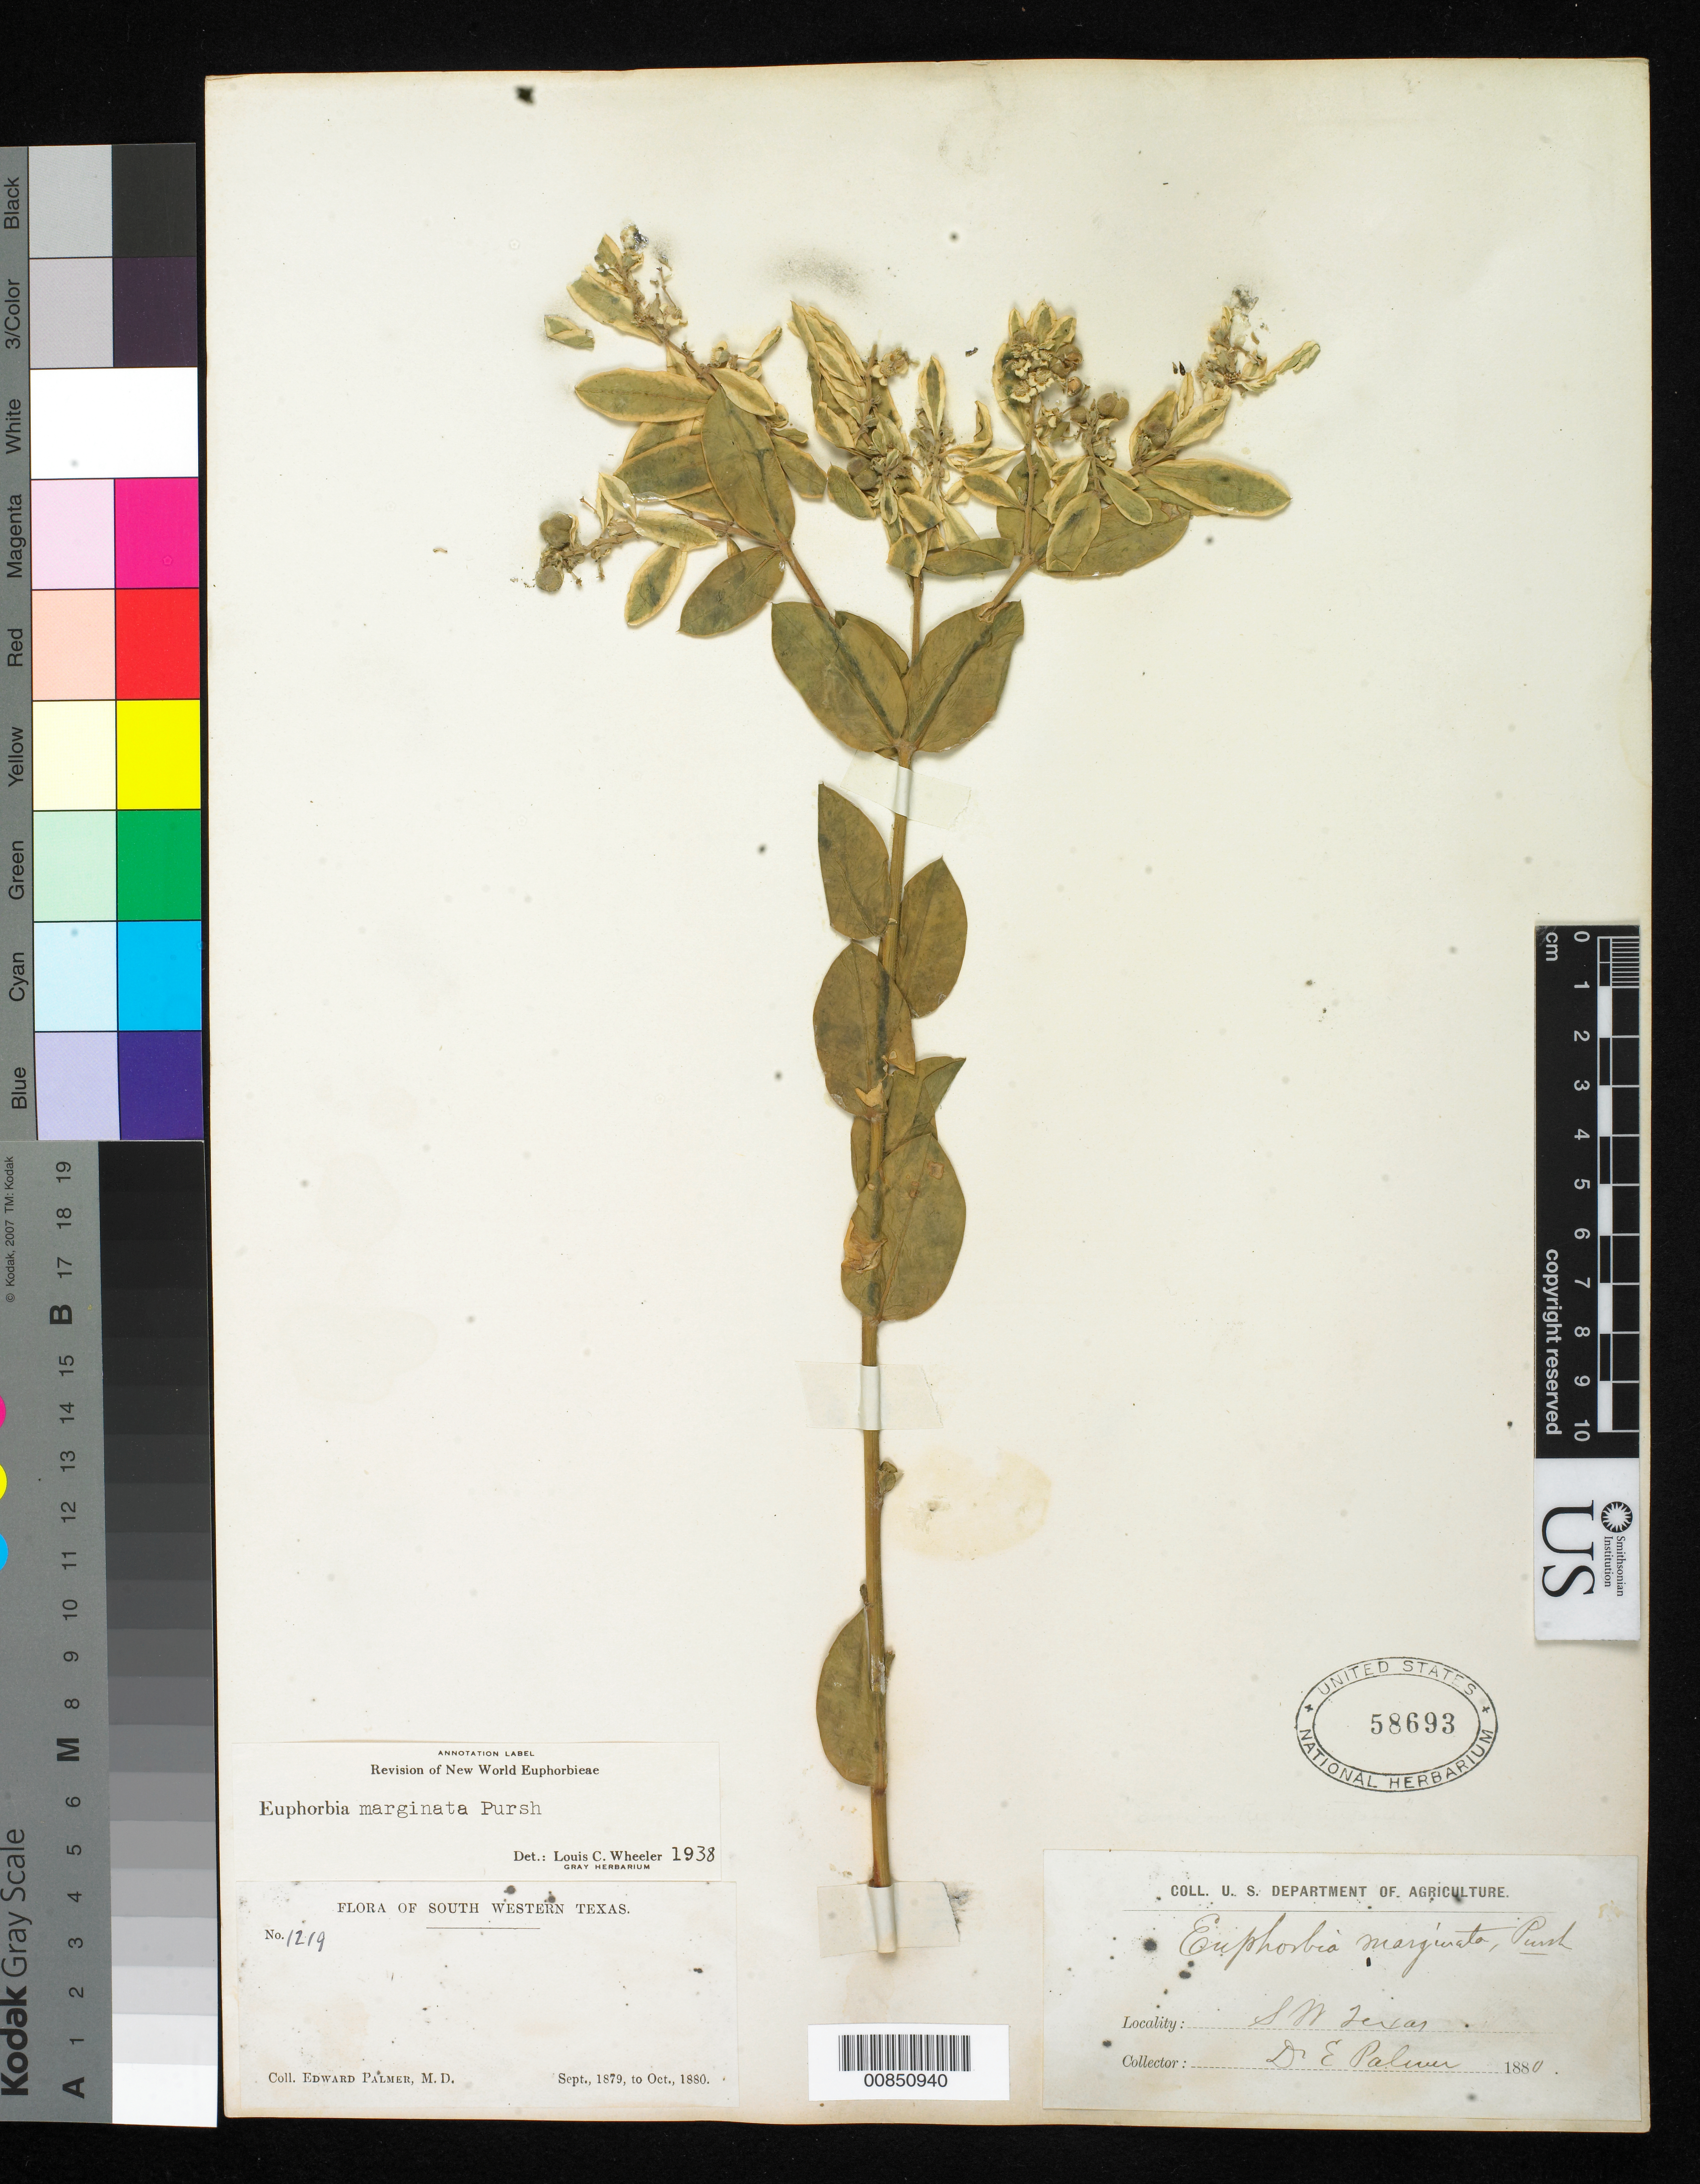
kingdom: Plantae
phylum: Tracheophyta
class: Magnoliopsida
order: Malpighiales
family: Euphorbiaceae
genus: Euphorbia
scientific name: Euphorbia marginata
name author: Pursh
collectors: E. Palmer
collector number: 1219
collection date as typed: Sep 1879 to -- Oct 1880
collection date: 1879-09/1880-10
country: United States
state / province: Texas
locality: South Western Texas.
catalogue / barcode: US 58693